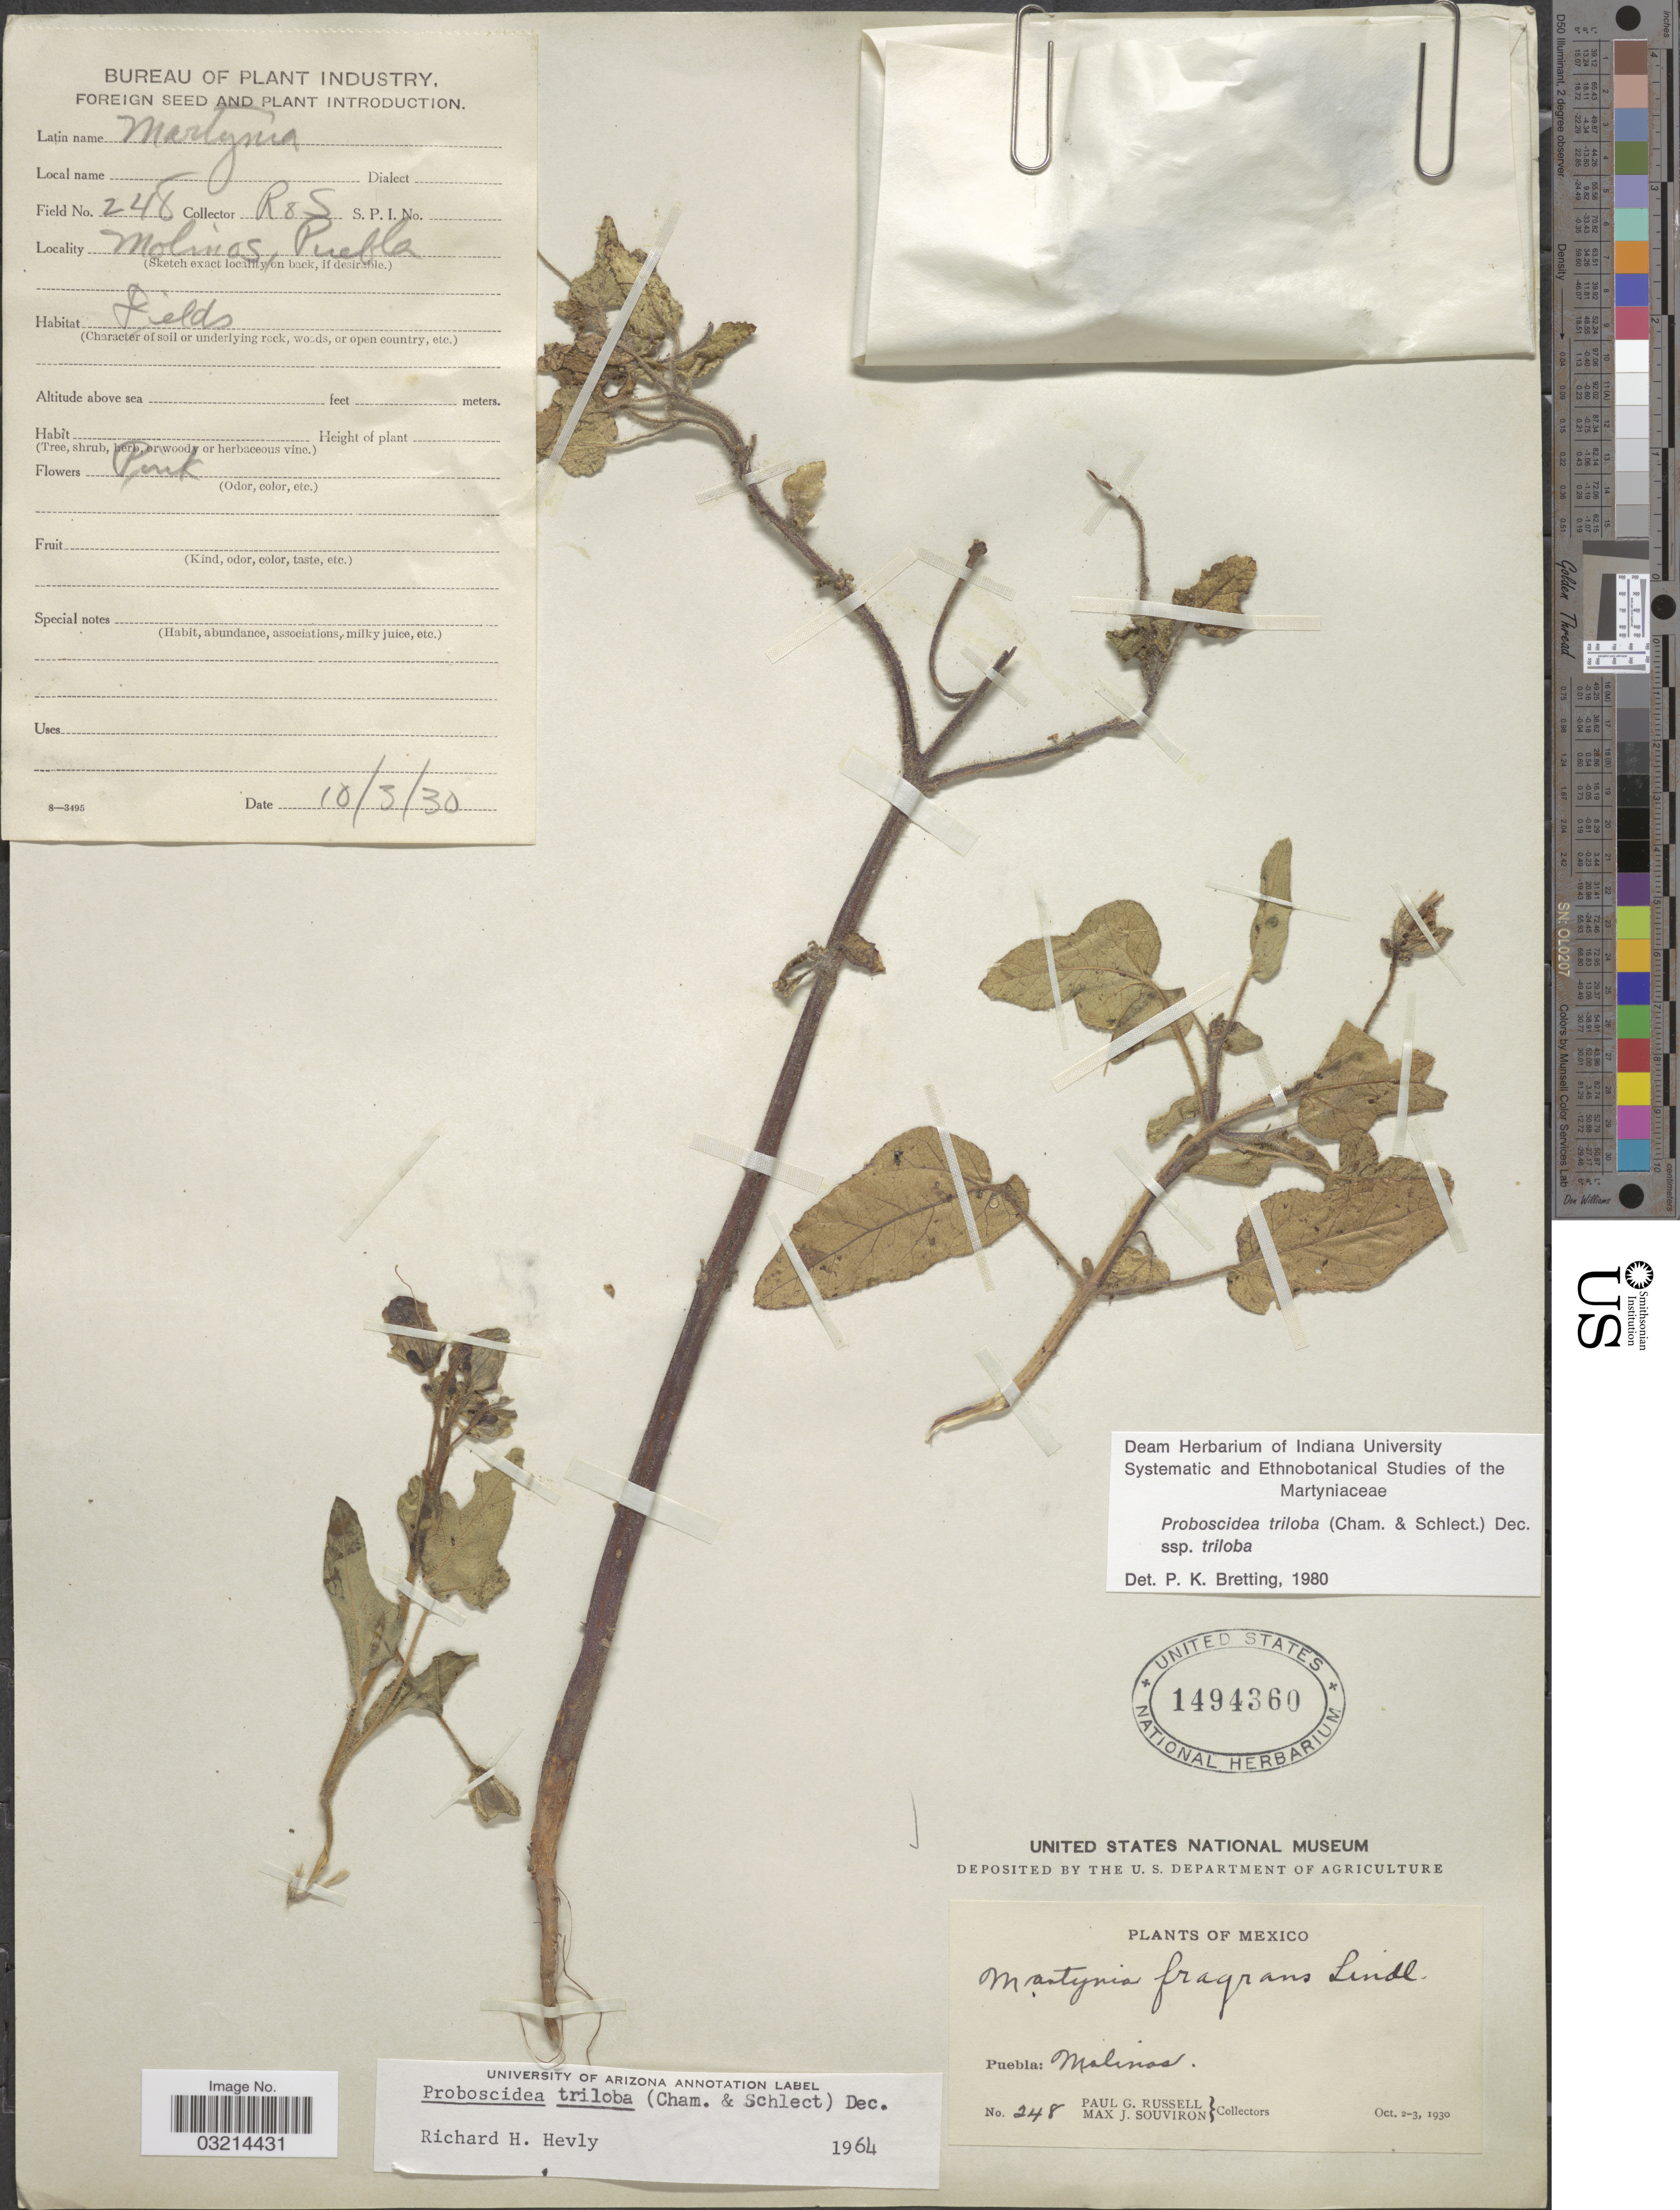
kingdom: Plantae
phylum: Tracheophyta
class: Magnoliopsida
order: Lamiales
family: Martyniaceae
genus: Proboscidea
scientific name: Proboscidea triloba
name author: (Schltdl. & Cham.) Decne.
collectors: P. G. Russell & M. J. Souviron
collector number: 248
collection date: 1930-03-10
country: Mexico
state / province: Puebla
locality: Molinos.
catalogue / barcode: US 1494360